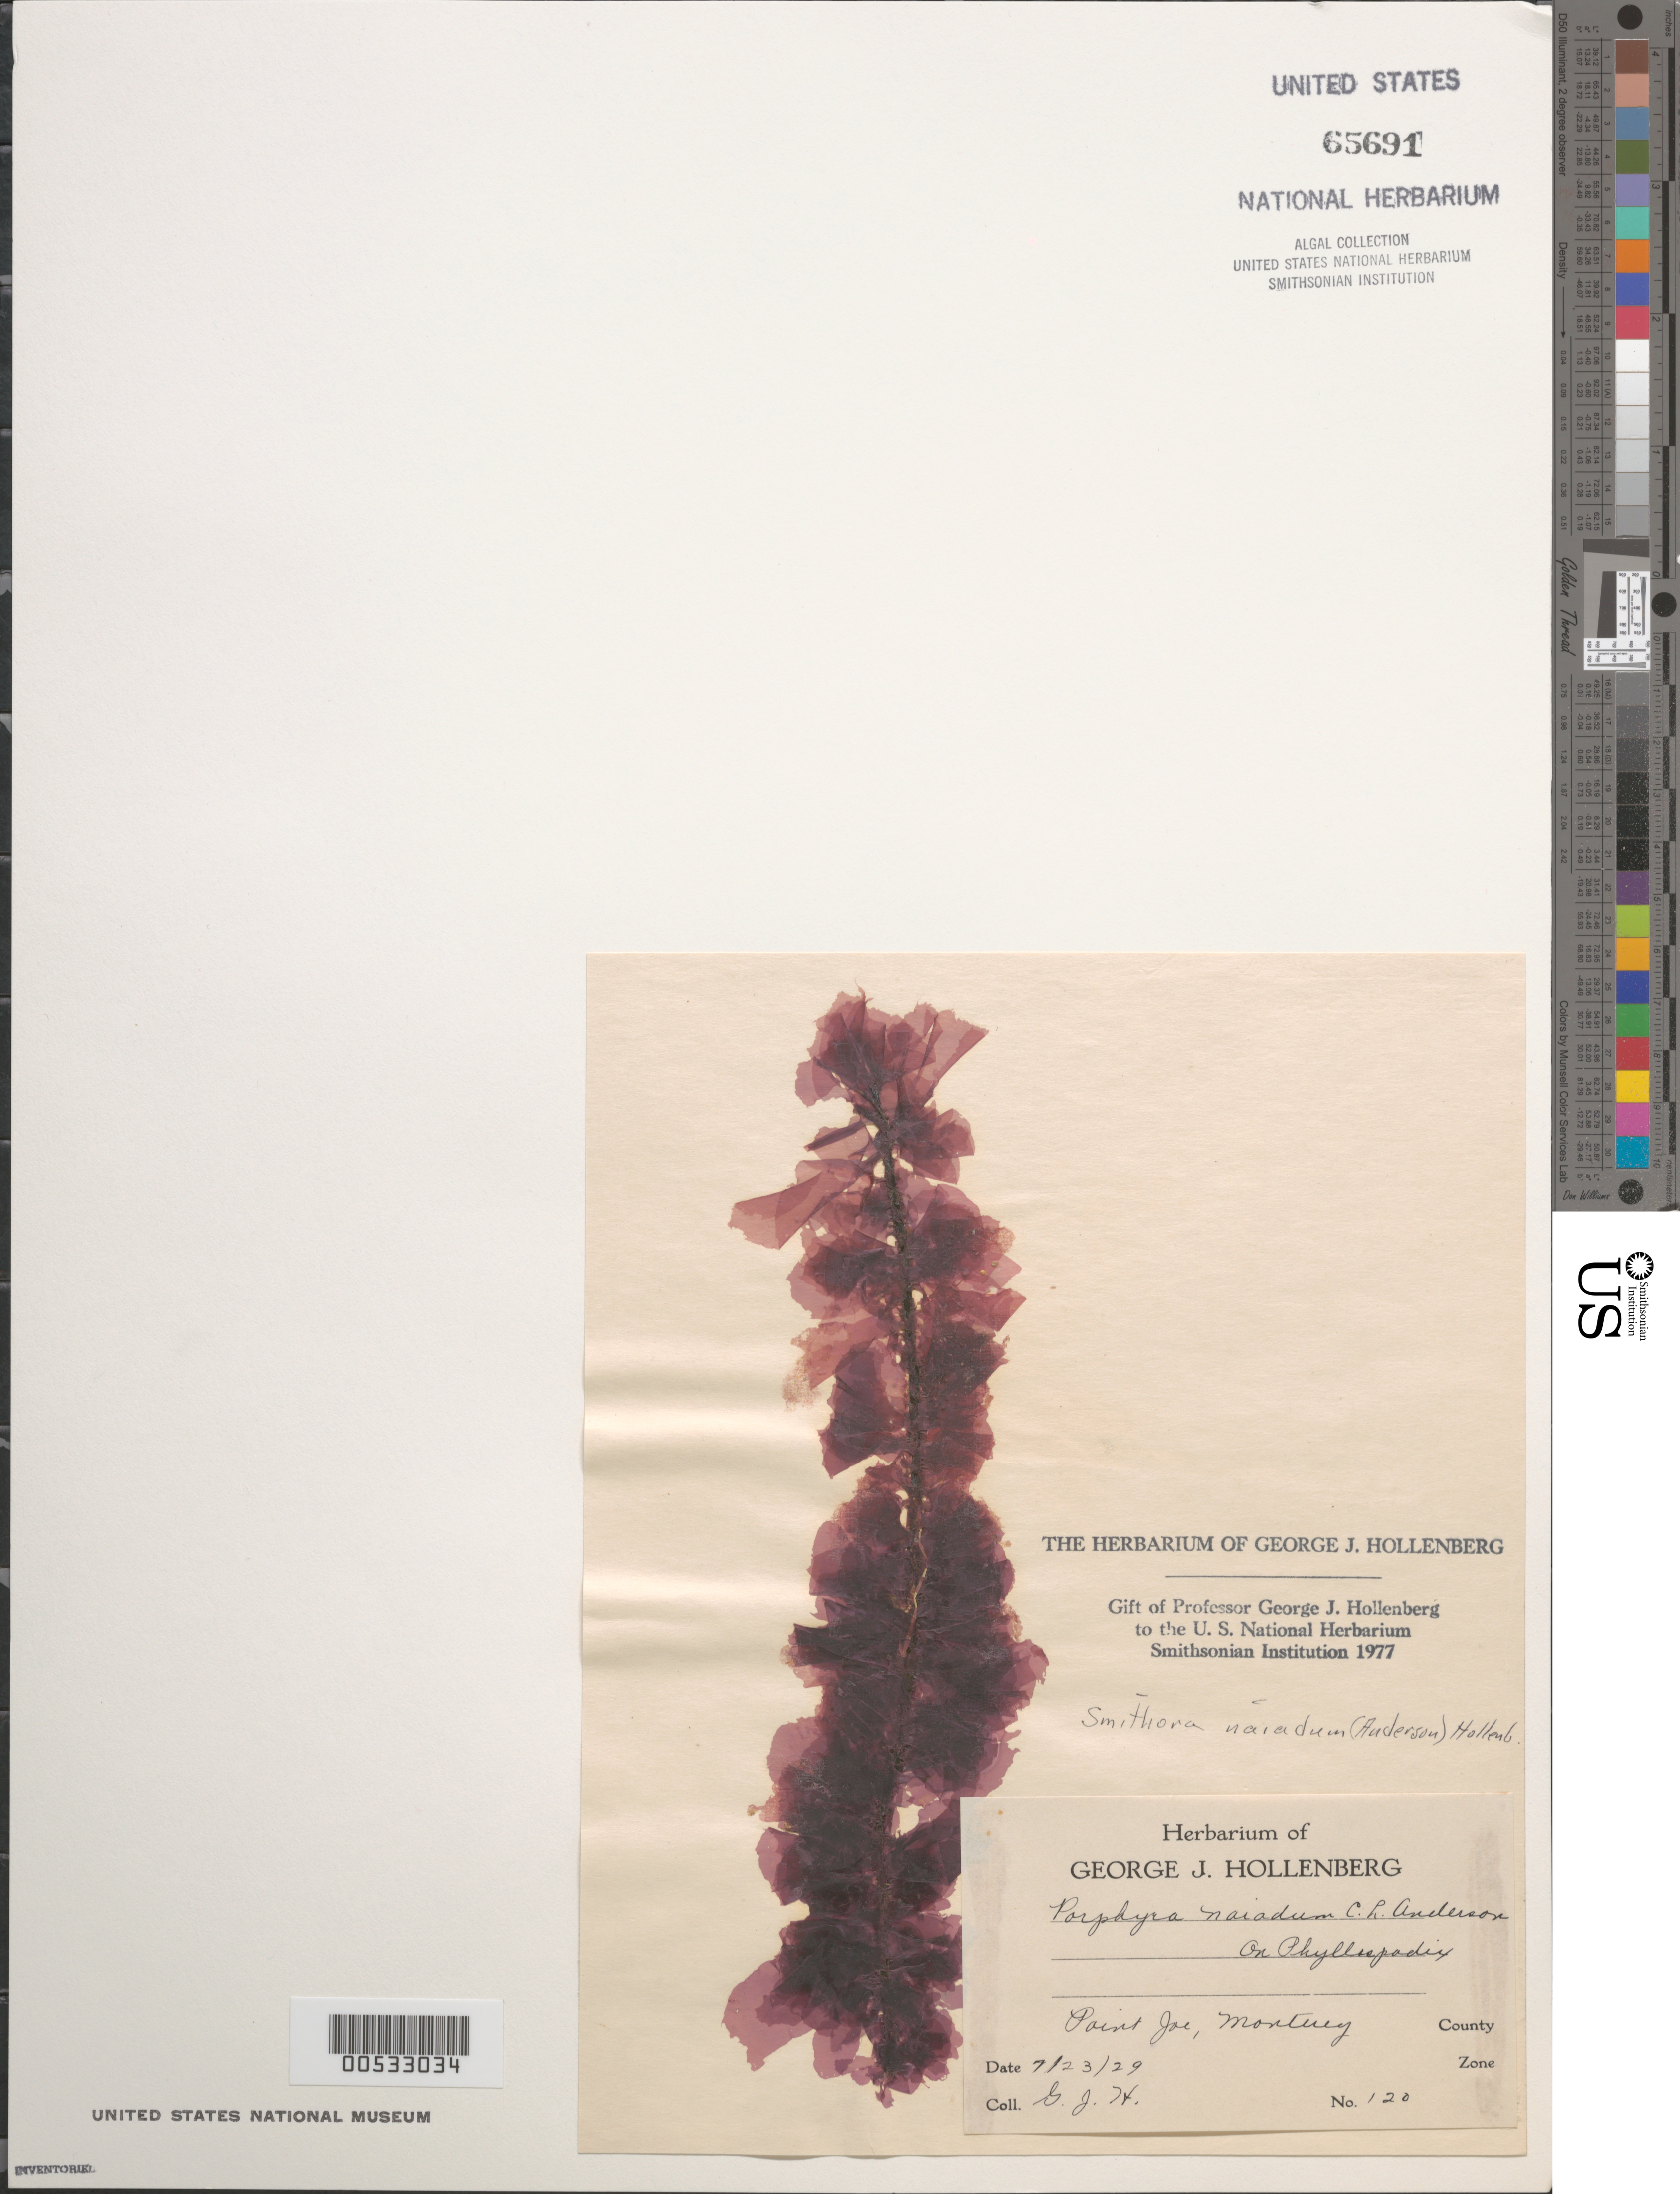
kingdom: Plantae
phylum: Rhodophyta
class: Compsopogonophyceae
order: Erythropeltidales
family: Erythrotrichiaceae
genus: Smithora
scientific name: Smithora naiadum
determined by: Hollenberg, George J.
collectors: G. Hollenberg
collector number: GJH 120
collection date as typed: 23 Jul 1929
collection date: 1929-07-23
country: United States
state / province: California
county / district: Monterey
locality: Point Joe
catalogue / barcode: US 65691